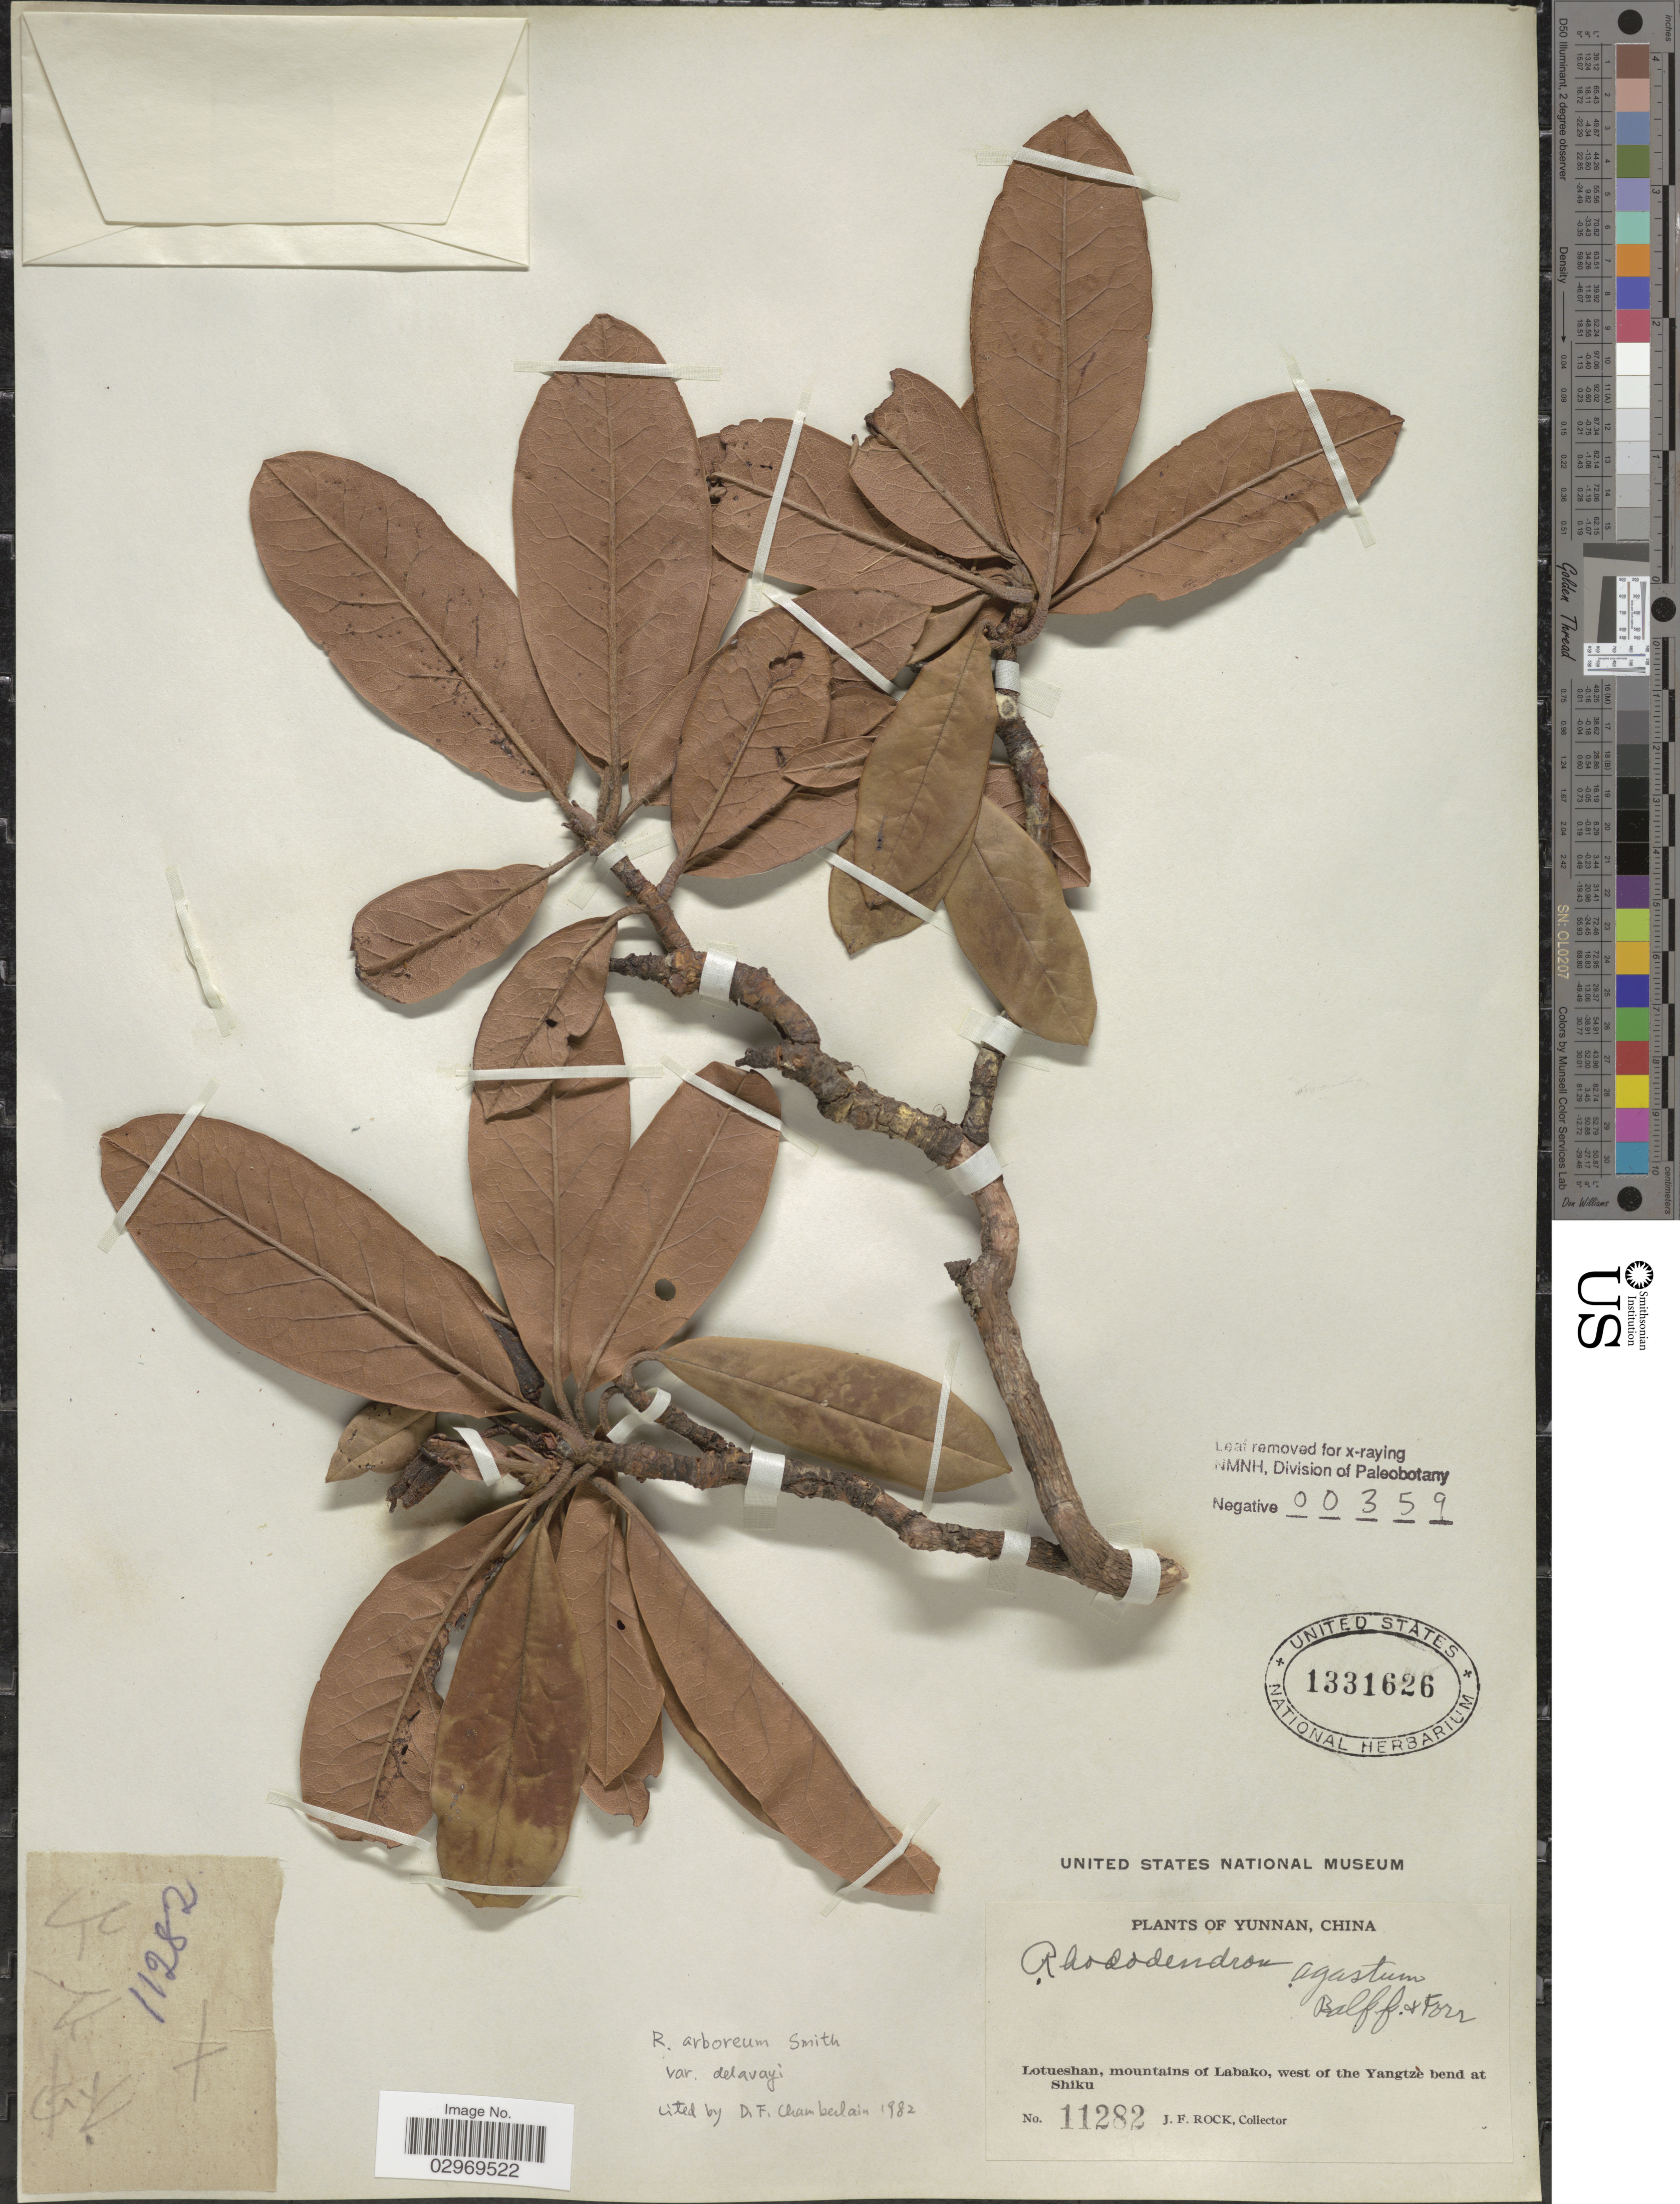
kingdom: Plantae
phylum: Tracheophyta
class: Magnoliopsida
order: Ericales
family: Ericaceae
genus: Rhododendron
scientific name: Rhododendron arboreum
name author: Sm.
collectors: J. Rock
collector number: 11282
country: China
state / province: Yunnan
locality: Lotueshan, mountains of Labako, west of the Yangtze bend at Shiku.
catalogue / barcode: US 1331626